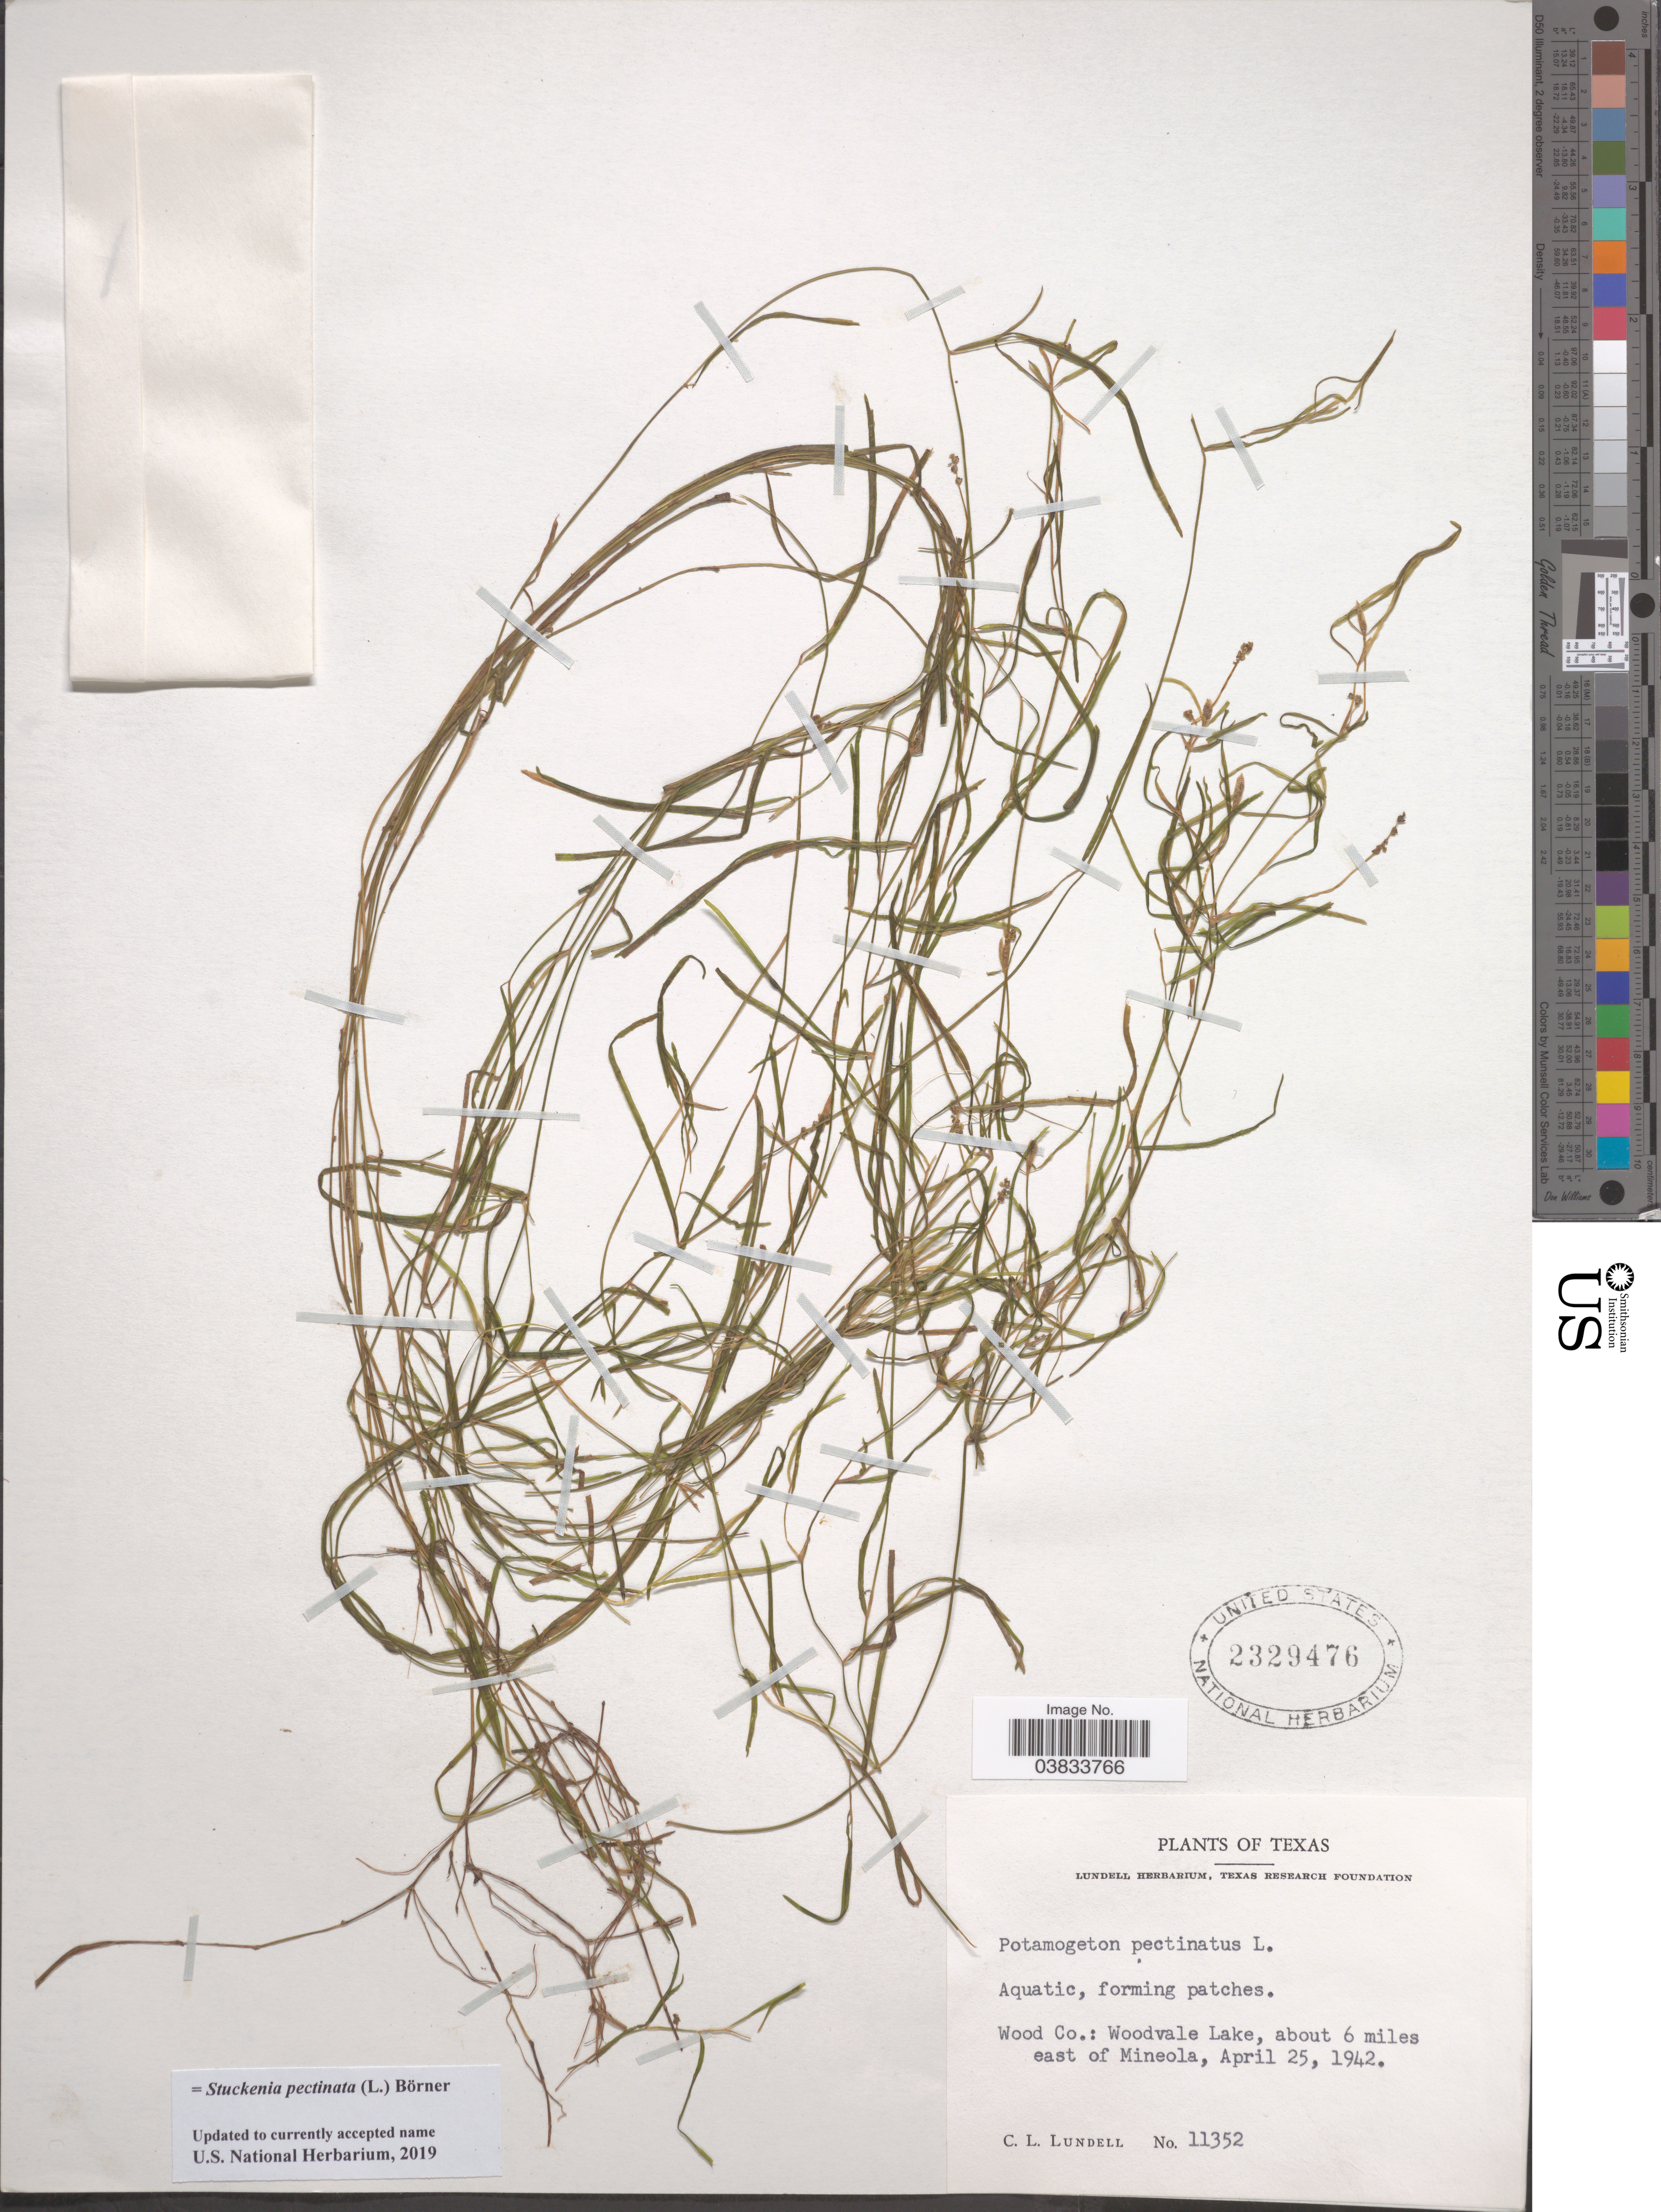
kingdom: Plantae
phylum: Tracheophyta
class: Liliopsida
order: Alismatales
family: Potamogetonaceae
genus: Stuckenia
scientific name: Stuckenia pectinata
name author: (L.) Börner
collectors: C. L. Lundell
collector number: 11352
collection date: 1942-04-25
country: United States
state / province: Texas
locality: Wood Co.: Woodvale Lake, about 6 miles east of Mineola.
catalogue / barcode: US 2329476